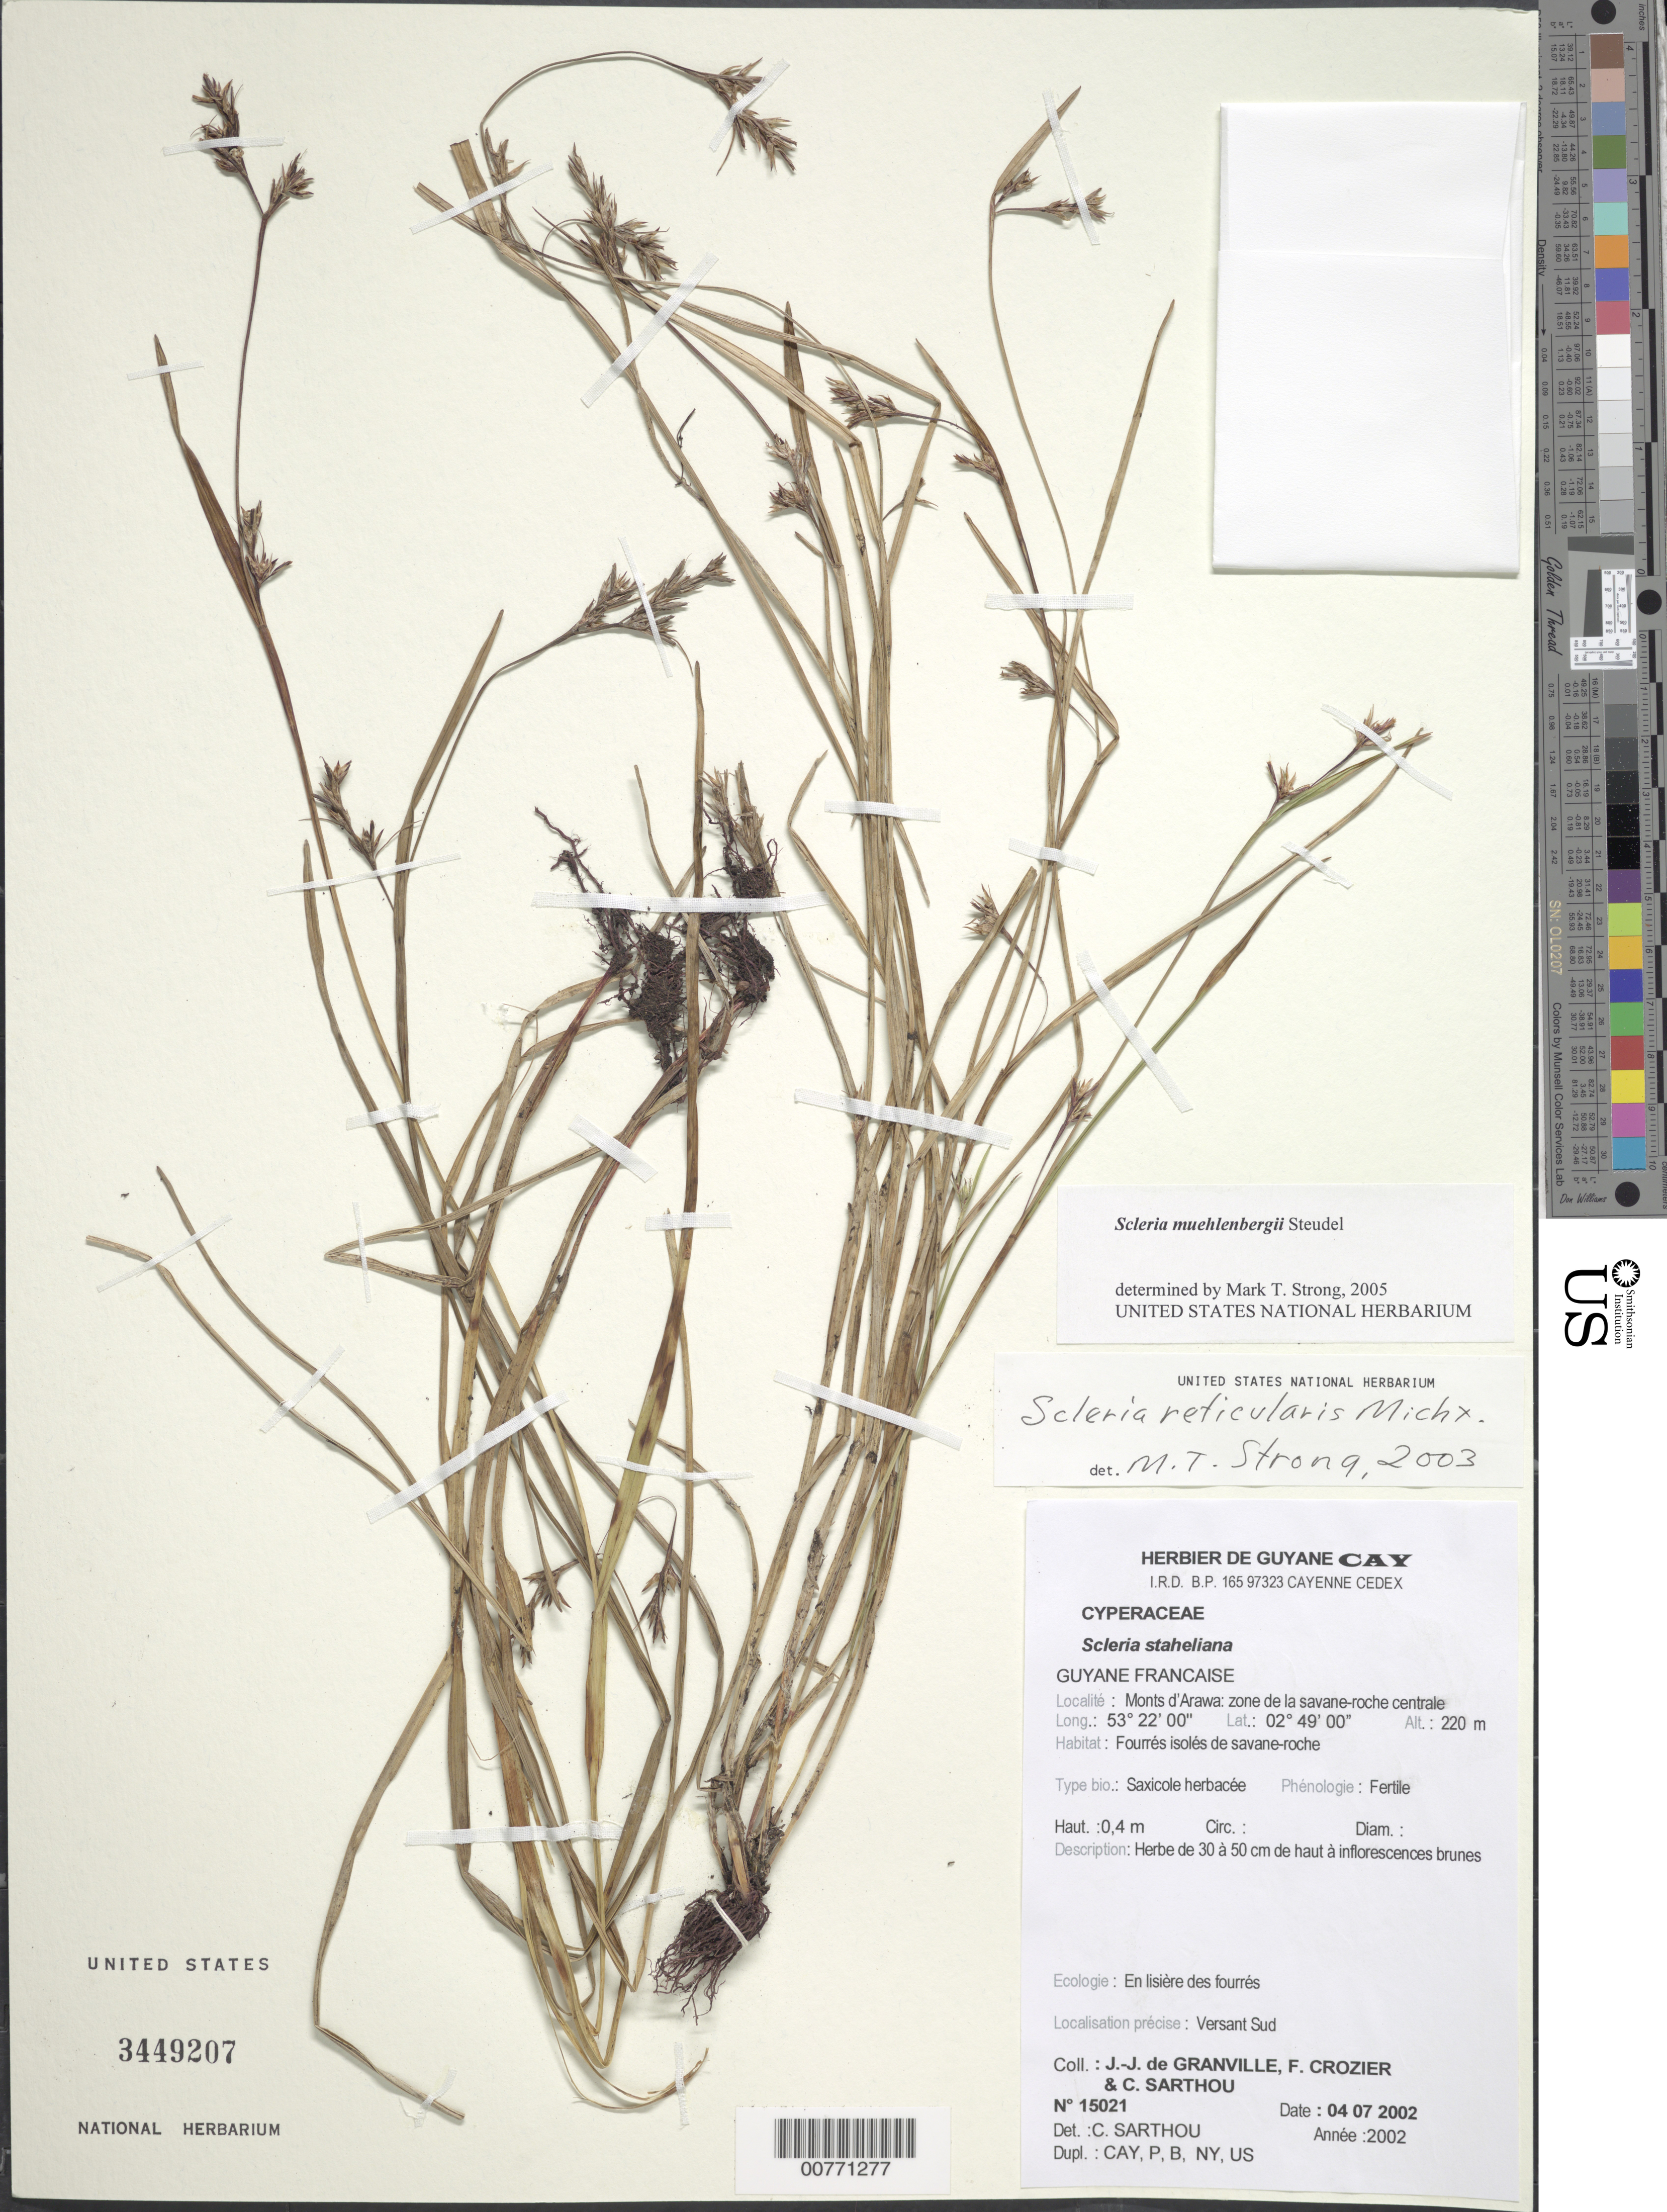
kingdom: Plantae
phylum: Tracheophyta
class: Liliopsida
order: Poales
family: Cyperaceae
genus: Scleria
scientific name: Scleria muehlenbergii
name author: Steud.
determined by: Strong, M. T., (US), Smithsonian Institution - National Museum of Natural History (UNITED STATES)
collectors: J.-J. de Granville, F. Crozier & C. Sarthou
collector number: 15021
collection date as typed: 4-Jul-02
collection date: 2002-07-04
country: French Guiana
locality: Monts d'Arawa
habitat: Fourrés isolés de savane roche; en lisière des fourrés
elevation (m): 220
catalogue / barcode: US 3449207